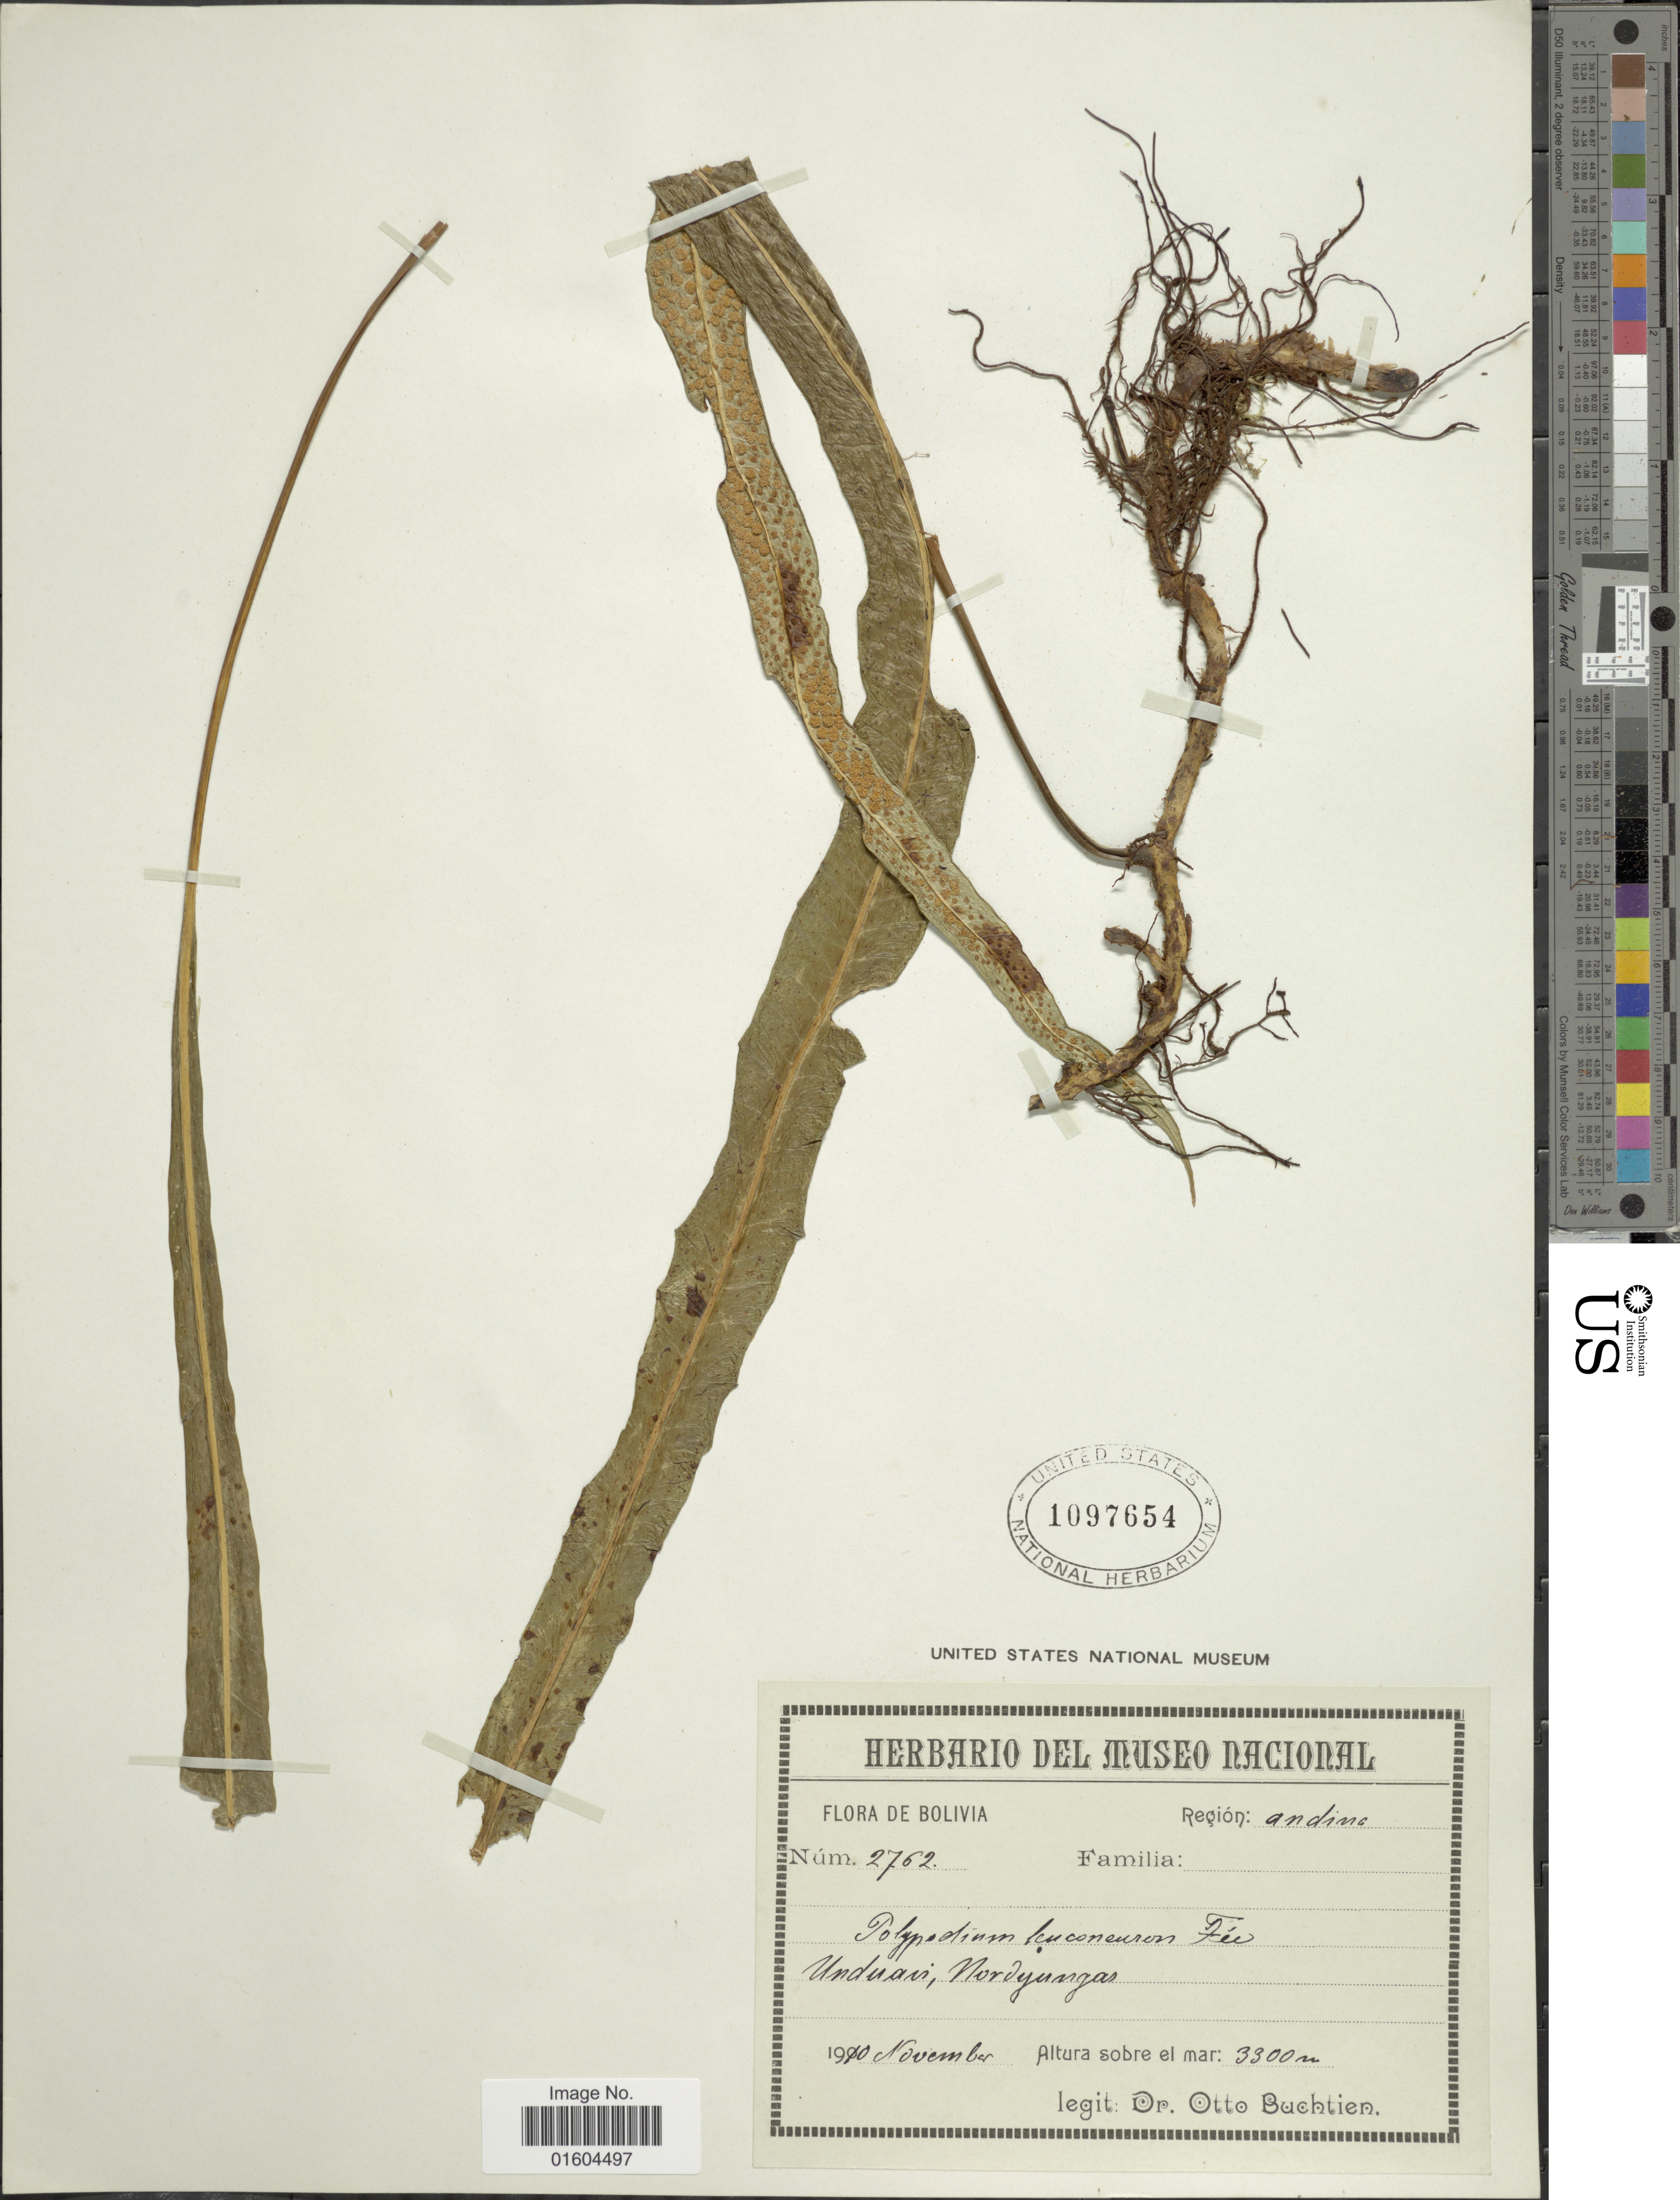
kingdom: Plantae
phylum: Tracheophyta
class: Polypodiopsida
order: Polypodiales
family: Polypodiaceae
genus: Campyloneurum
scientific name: Campyloneurum lorentzii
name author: (Hieron.) Ching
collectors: O. Buchtien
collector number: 2762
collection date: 1990-11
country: Bolivia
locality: Bolivia, Region: Andino, Unduair, Nord yungas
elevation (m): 3300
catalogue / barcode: US 1097654